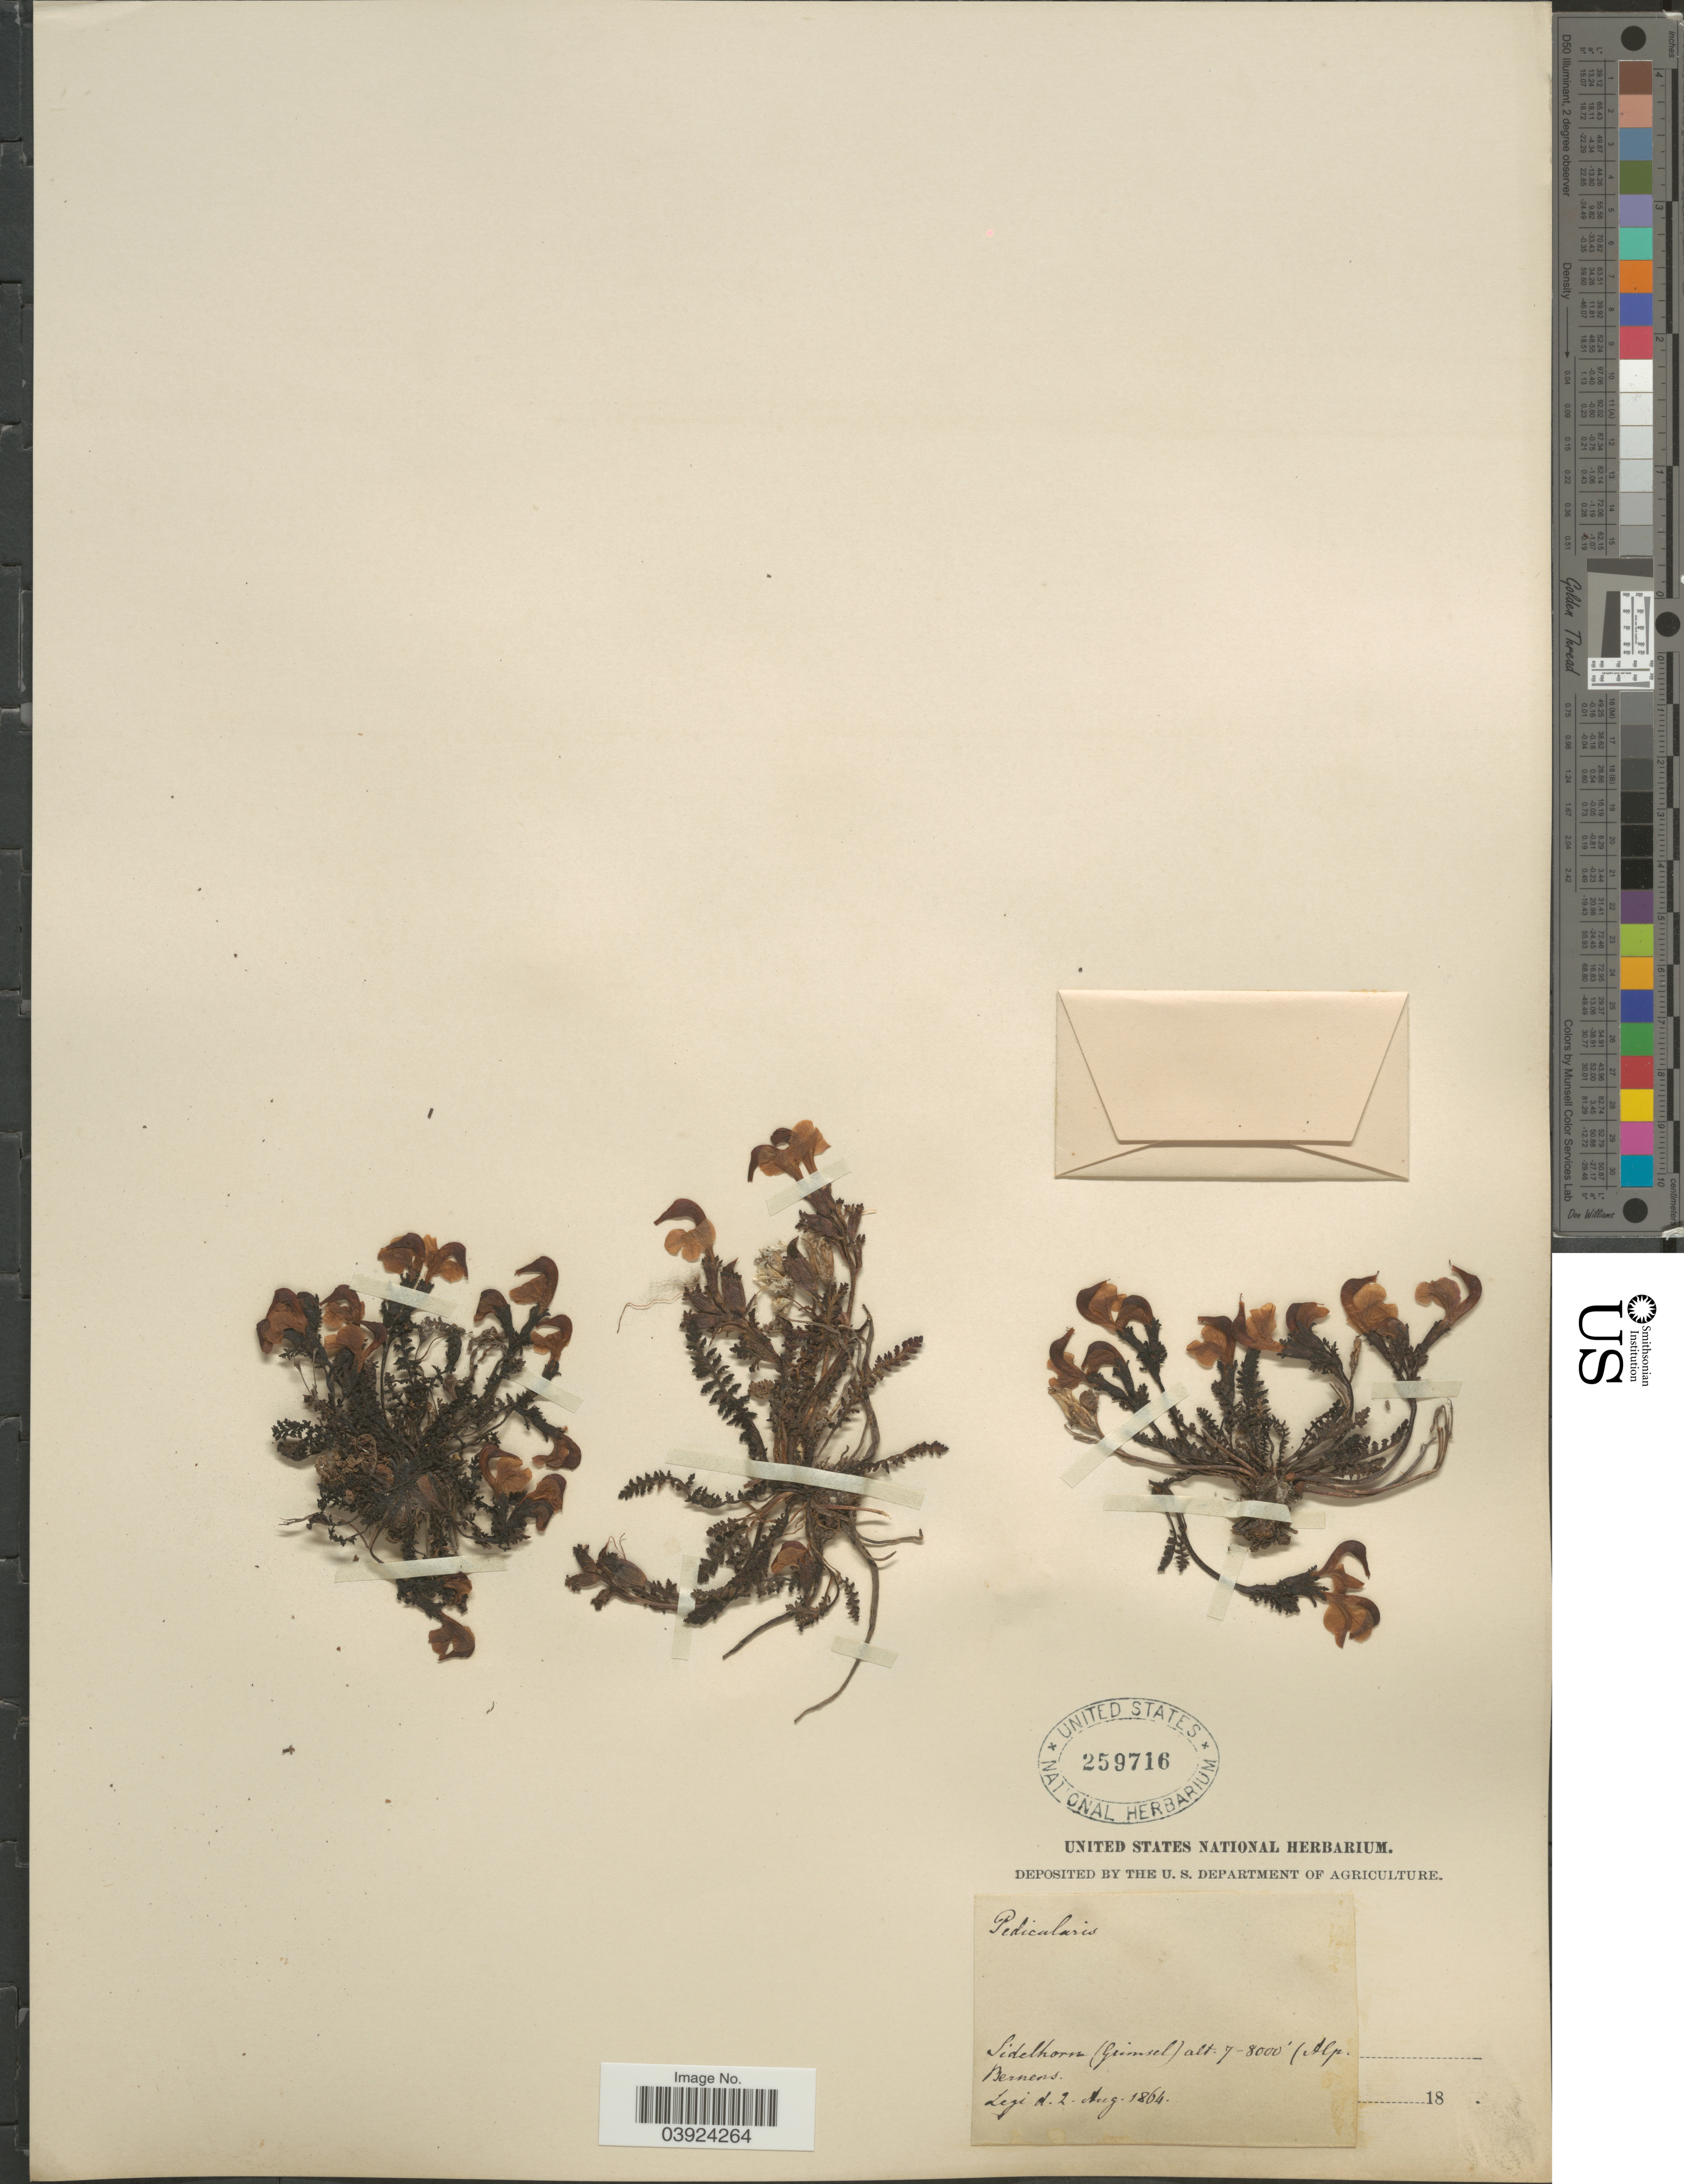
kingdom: Plantae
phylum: Tracheophyta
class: Magnoliopsida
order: Lamiales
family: Orobanchaceae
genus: Pedicularis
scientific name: Pedicularis sp.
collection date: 1864-08-02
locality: Sidelhorn (Grimsel) (Alp Bernens).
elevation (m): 2134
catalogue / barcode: US 259716